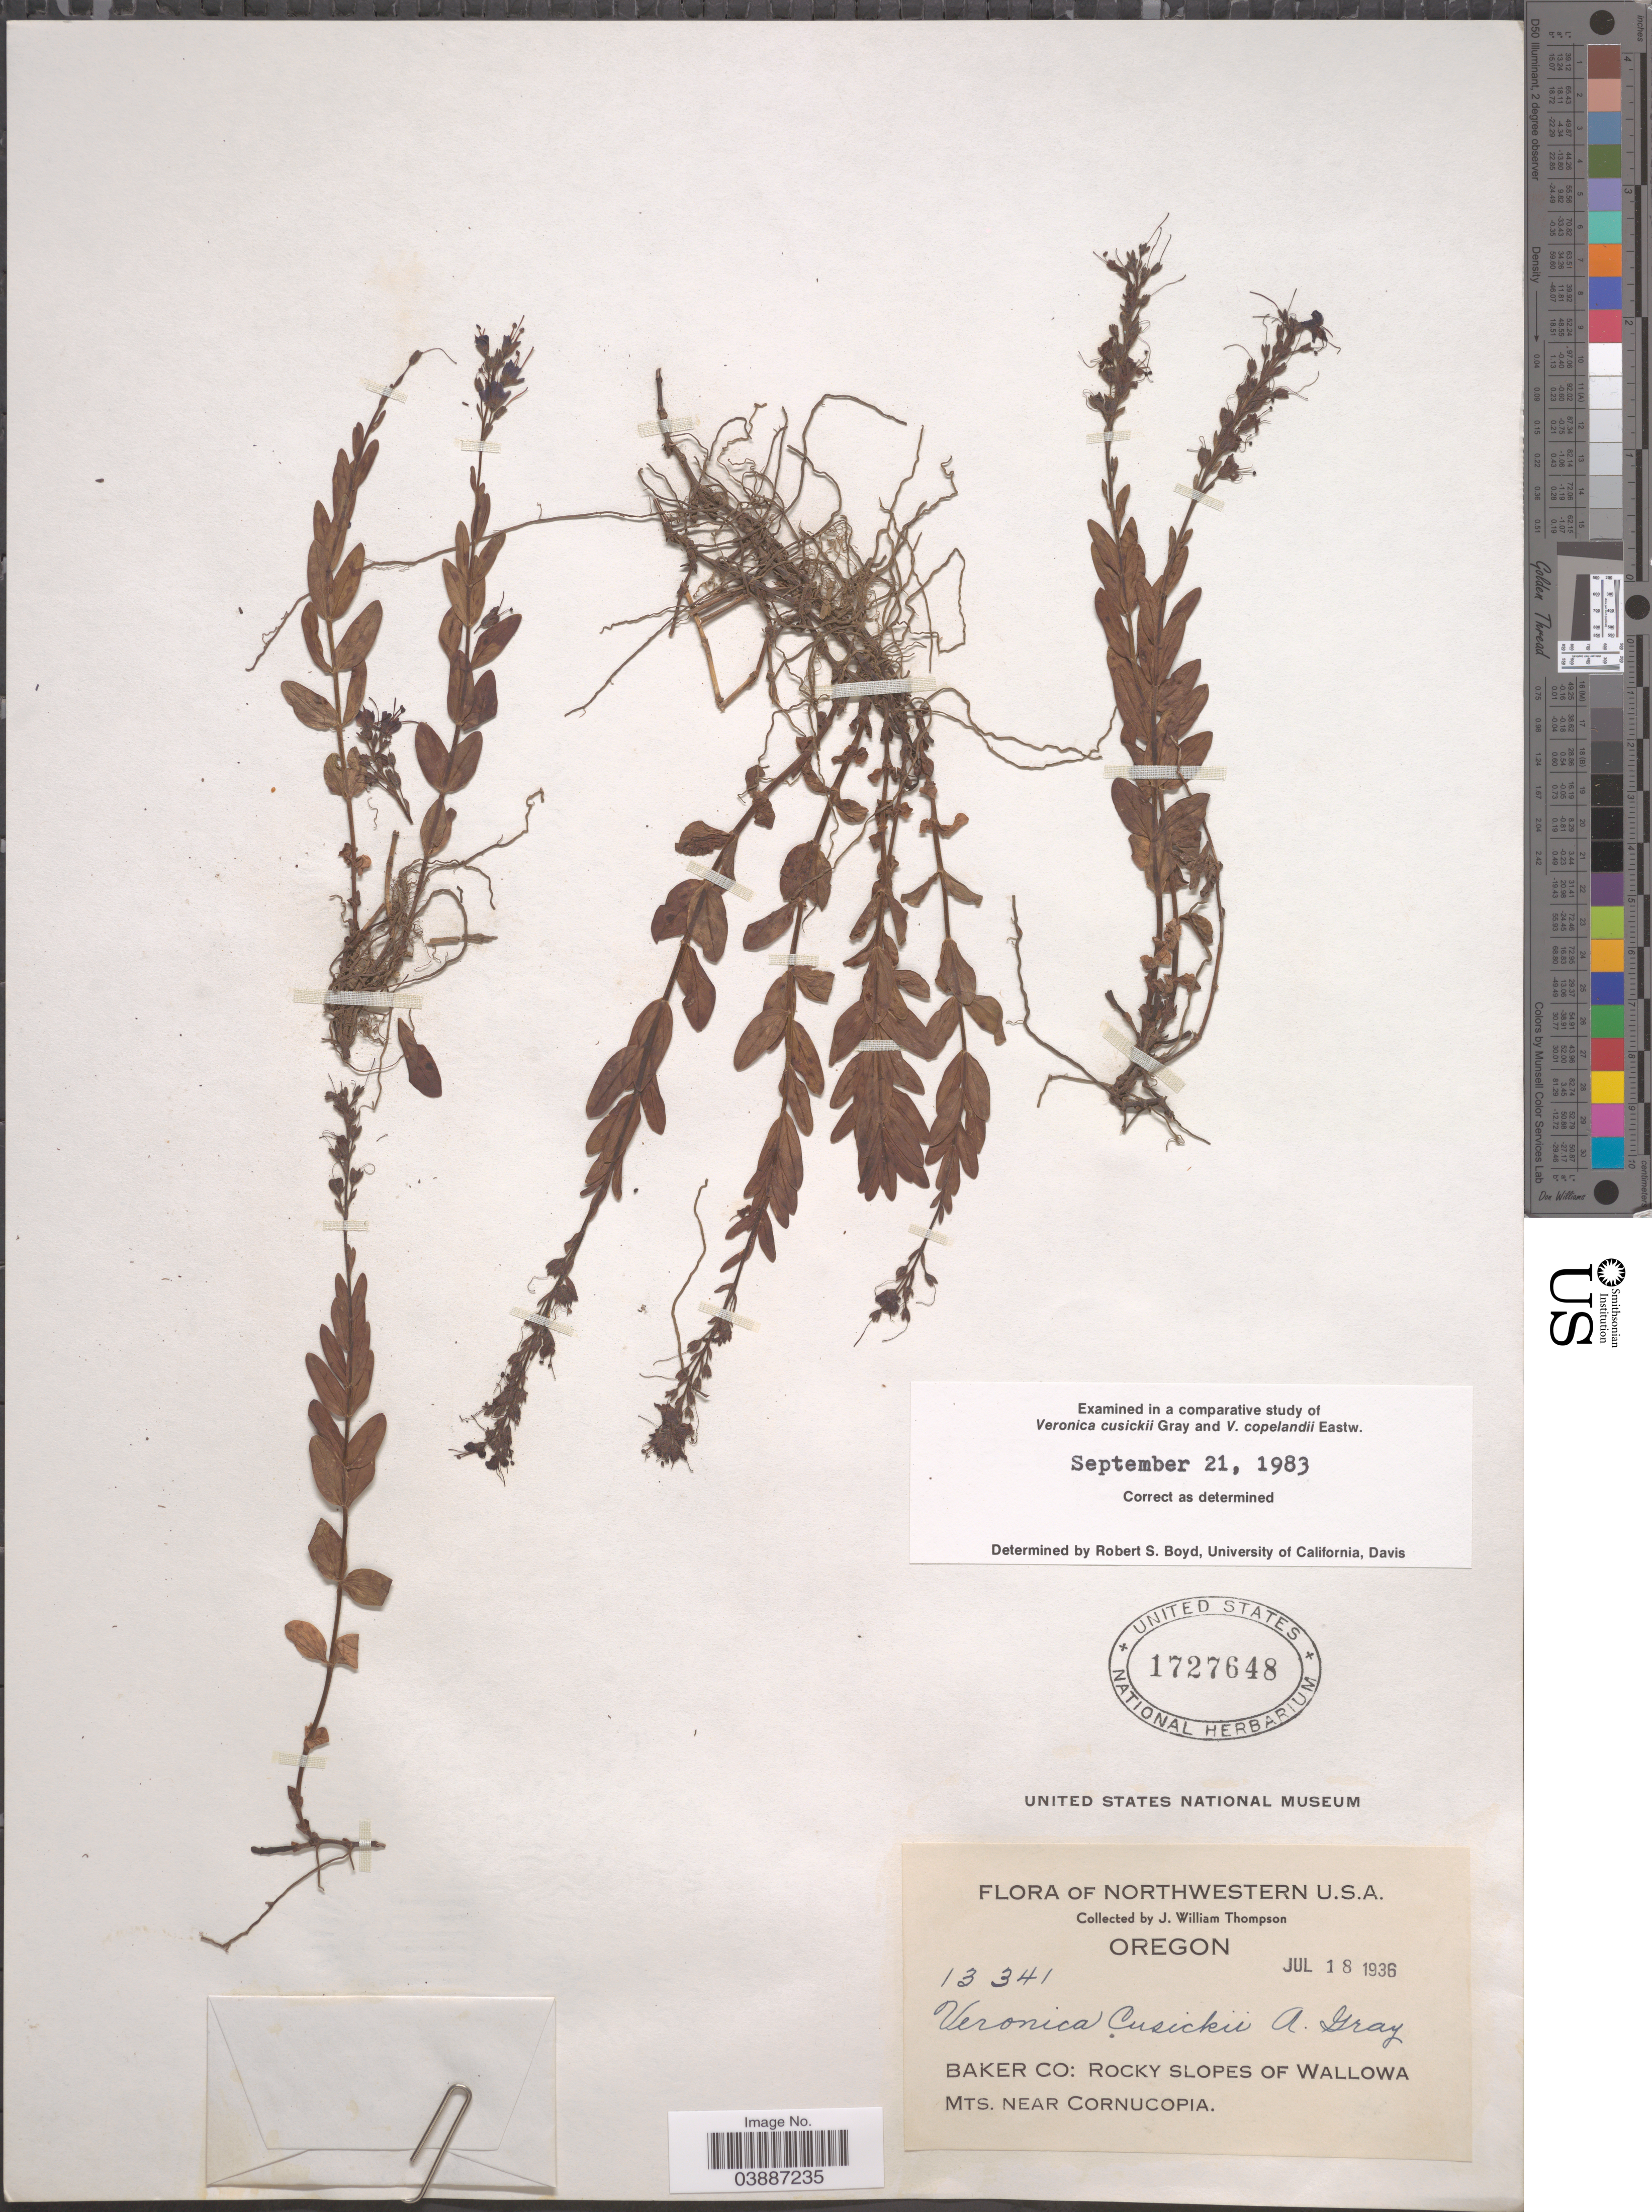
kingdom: Plantae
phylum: Tracheophyta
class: Magnoliopsida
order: Lamiales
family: Plantaginaceae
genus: Veronica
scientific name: Veronica cusickii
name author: A. Gray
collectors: J. W. Thompson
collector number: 13341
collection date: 1936-07-18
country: United States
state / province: Oregon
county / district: Baker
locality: Northwestern U.S.A. Baker Co: Rocky slopes of Wallowa Mts. near Cornucopia.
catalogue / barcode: US 1727648